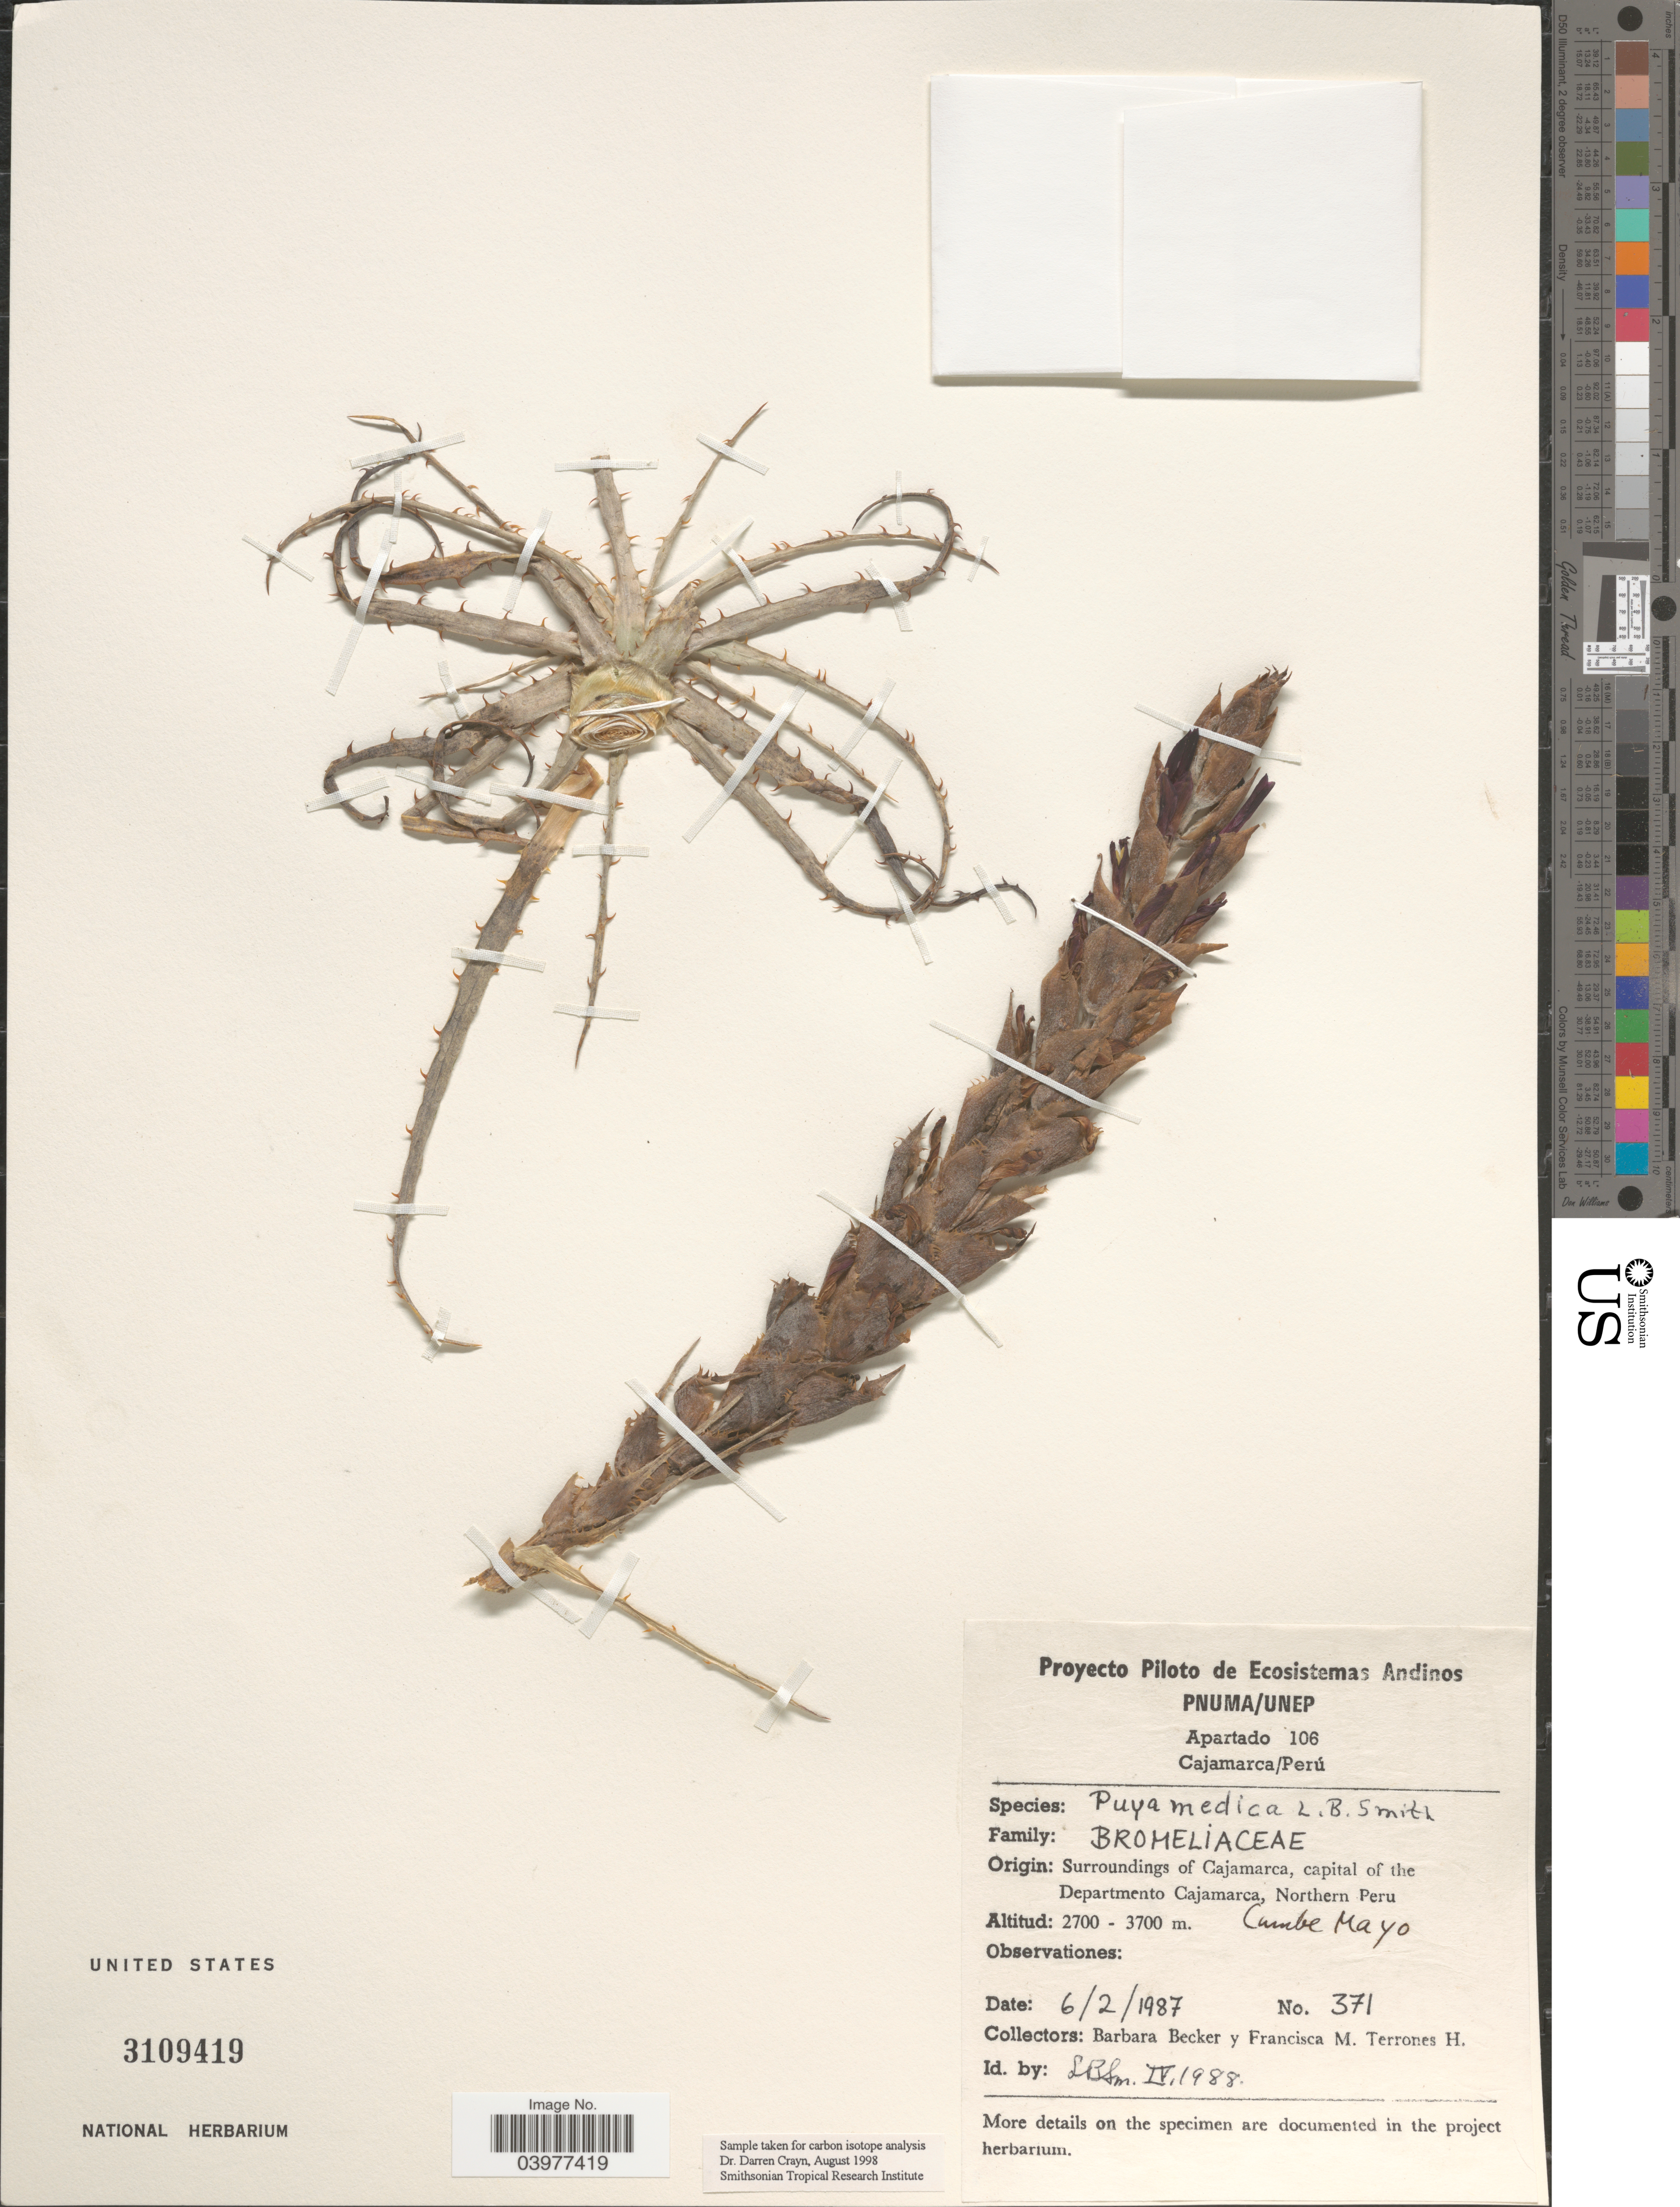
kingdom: Plantae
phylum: Tracheophyta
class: Liliopsida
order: Poales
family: Bromeliaceae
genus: Puya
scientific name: Puya medica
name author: L.B. Sm.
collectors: B. Becker & F. M. Terrones H.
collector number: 371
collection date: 1987-02-06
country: Peru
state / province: Cajamarca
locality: Surroundings of Cajamarca, capital of the Departamento Cajamarca, Northern Peru. Cumbe Mayo.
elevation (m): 2700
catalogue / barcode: US 3109419